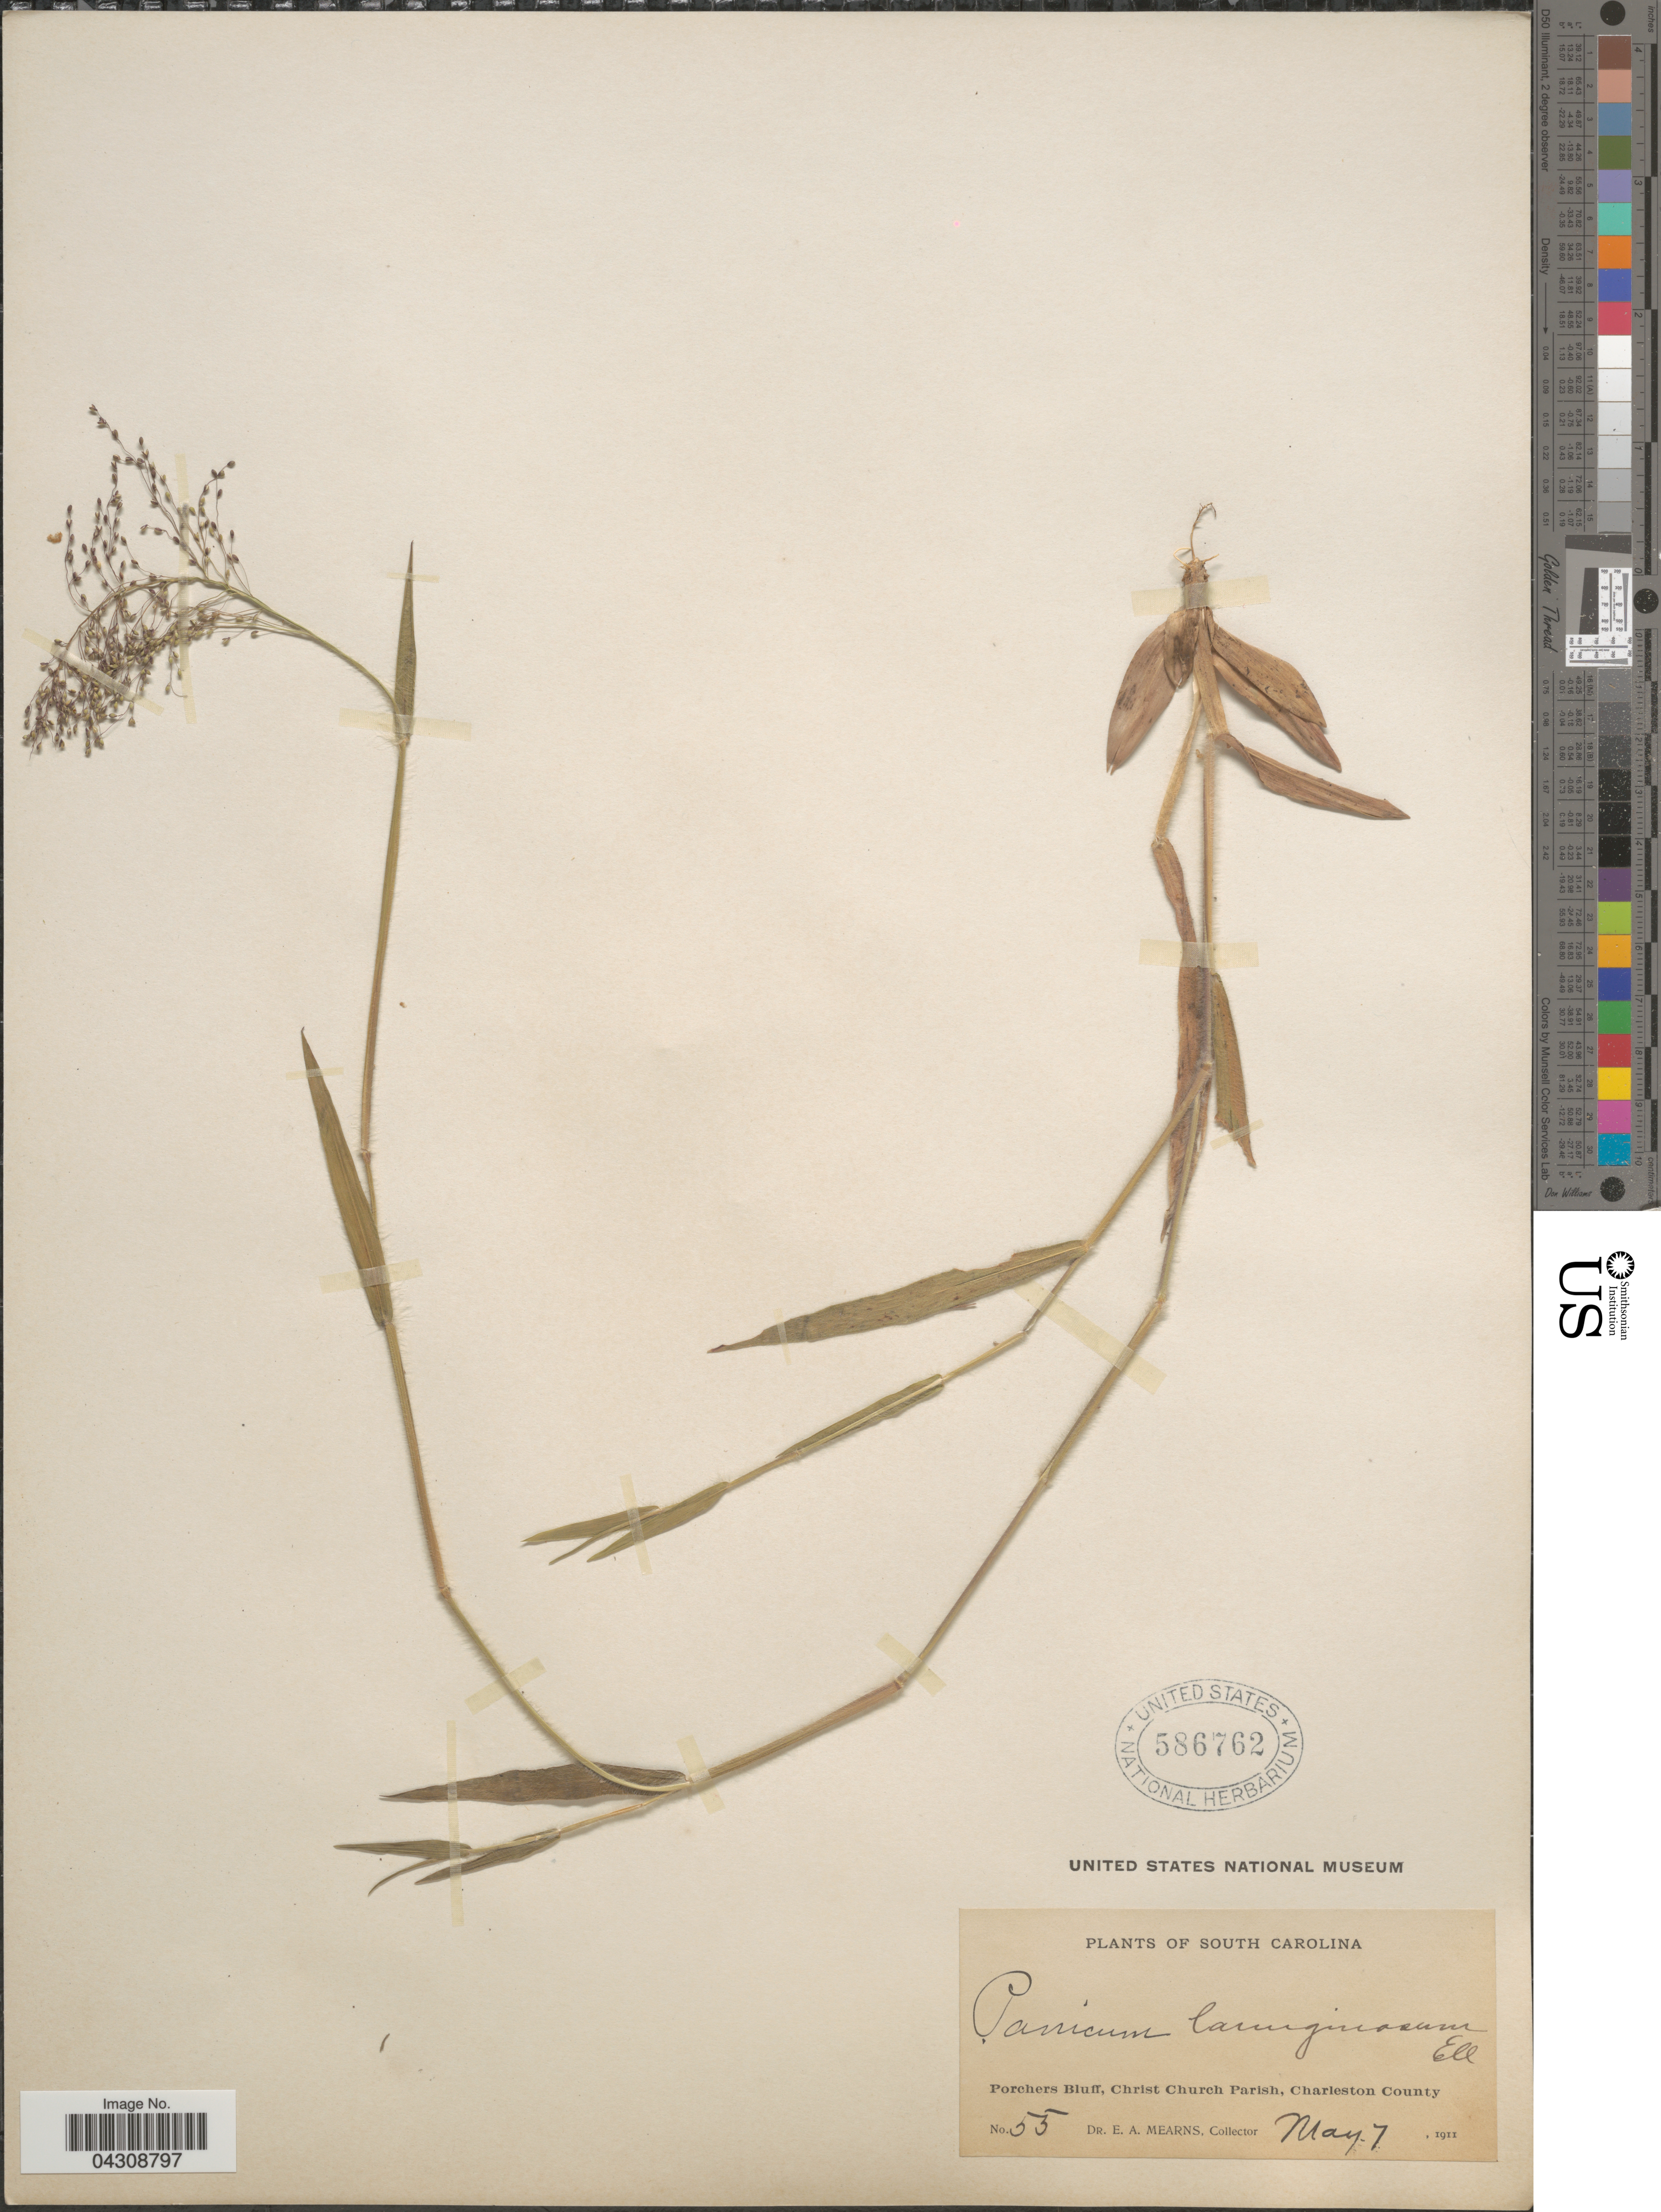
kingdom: Plantae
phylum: Tracheophyta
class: Liliopsida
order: Poales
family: Poaceae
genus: Dichanthelium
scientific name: Dichanthelium acuminatum var. acuminatum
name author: (Sw.) Gould & C.A. Clark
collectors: E. A. Mearns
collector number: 55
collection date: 1911-05-07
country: United States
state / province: South Carolina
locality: Porchers Bluff, Christ Church Parish, Charleston County.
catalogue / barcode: US 586762